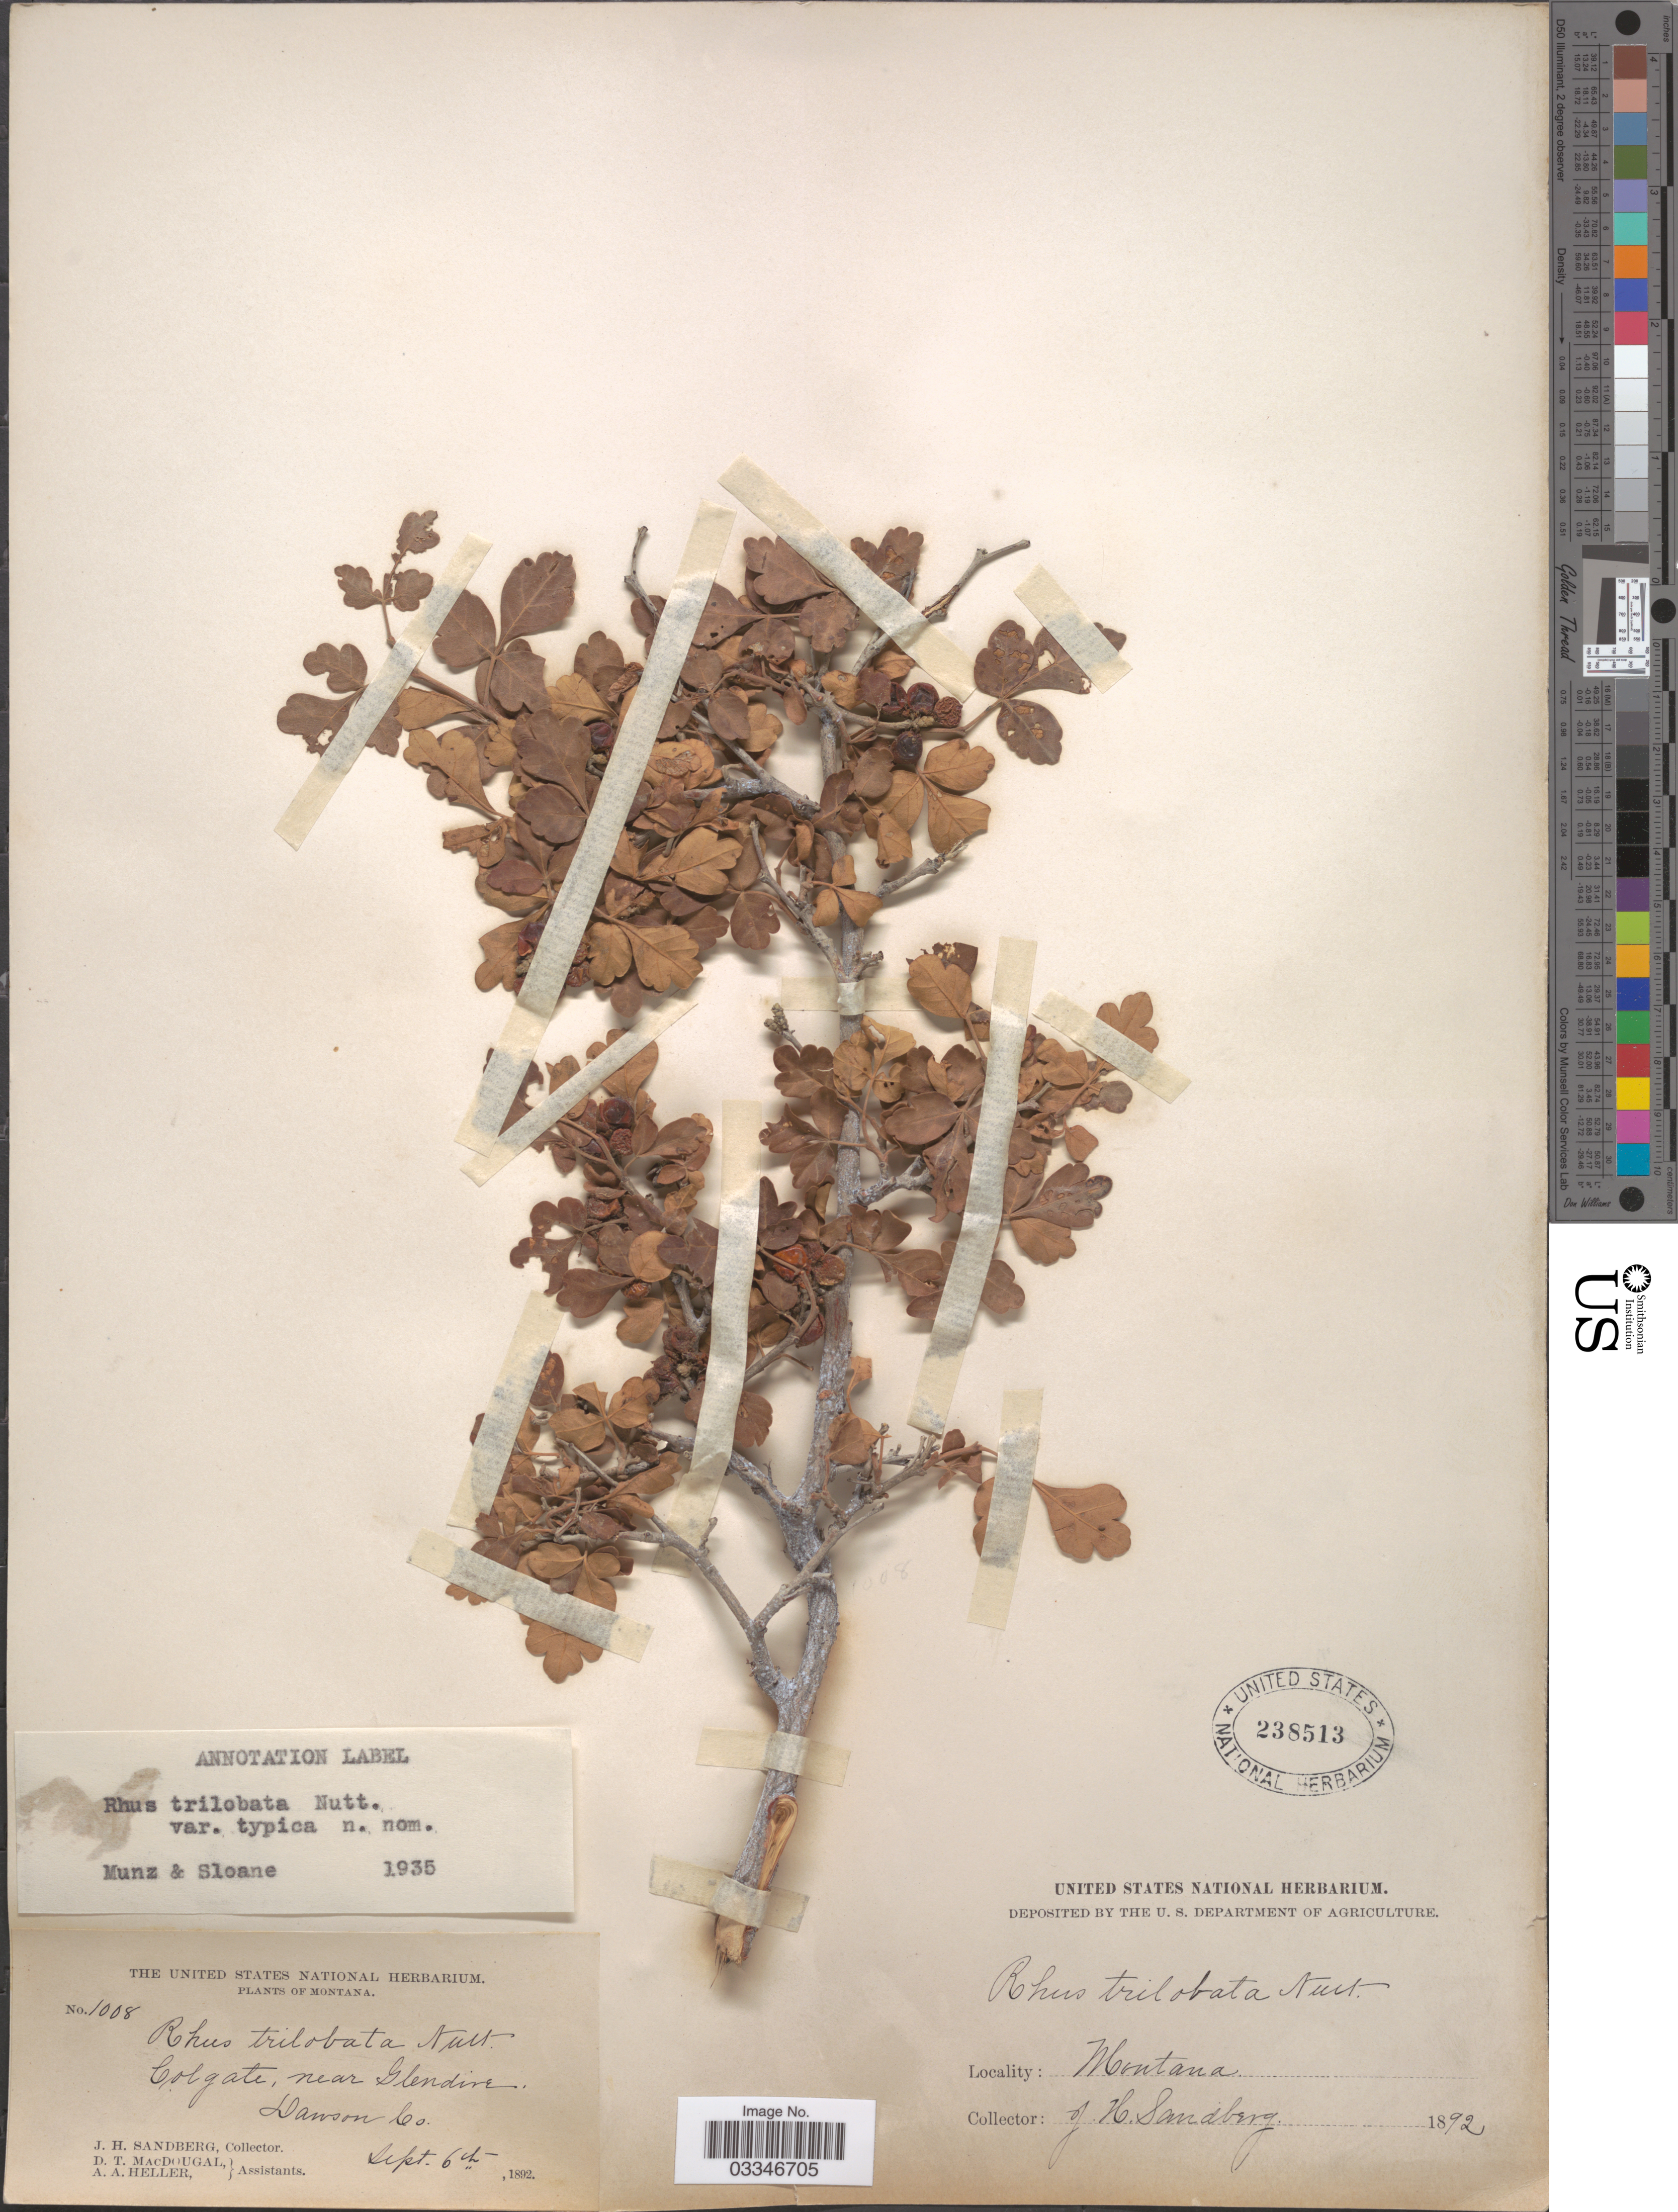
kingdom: Plantae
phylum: Tracheophyta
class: Magnoliopsida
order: Sapindales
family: Anacardiaceae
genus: Rhus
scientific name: Rhus trilobata var. typica Munz & Sloane ined.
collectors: J. H. Sandberg, D. T. MacDougal & A. A. Heller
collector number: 1008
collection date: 1892-09-06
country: United States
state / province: Montana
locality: Colgate, near Glendive, Dawson Co.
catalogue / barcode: US 238513